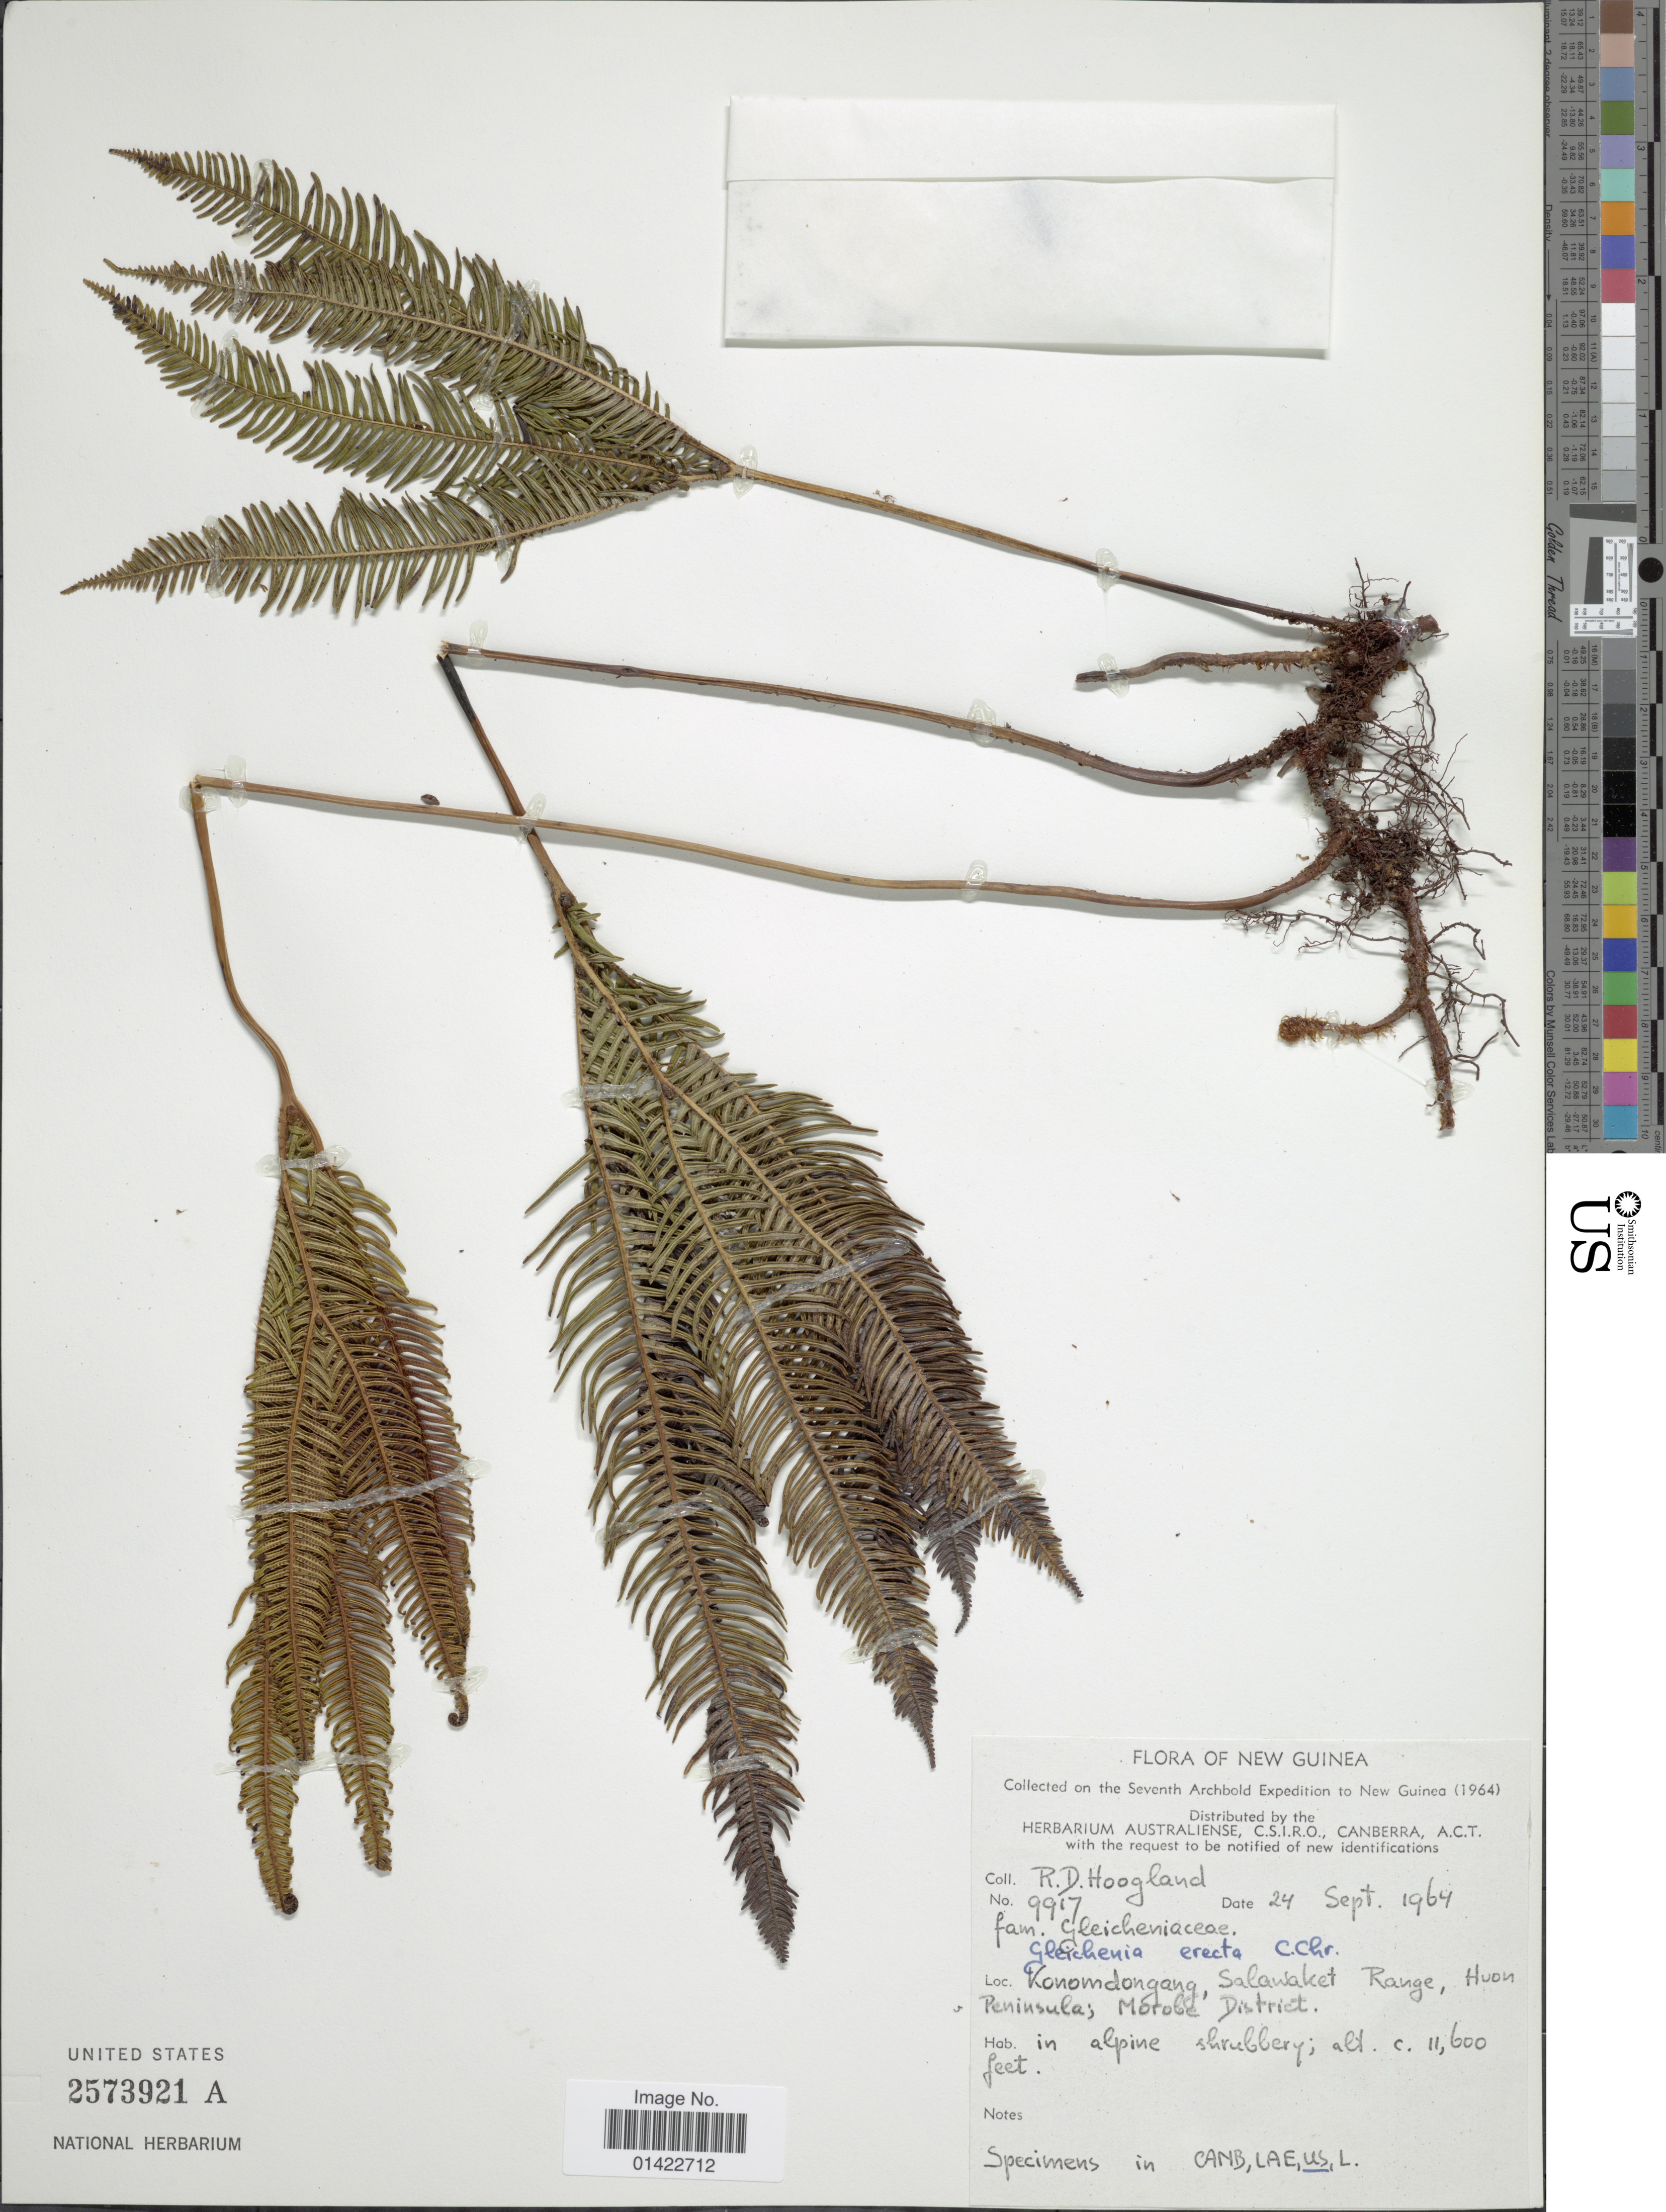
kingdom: Plantae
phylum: Tracheophyta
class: Polypodiopsida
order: Gleicheniales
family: Gleicheniaceae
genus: Sticherus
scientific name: Sticherus erectus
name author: (C. Chr.) Copel.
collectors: R. D. Hoogland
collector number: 9917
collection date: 1964-09-24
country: Papua New Guinea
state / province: Morobe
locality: New Guinea. Konomdongang, Salawaket Range, Huon Peninsula.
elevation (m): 3536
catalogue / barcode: US 2573921